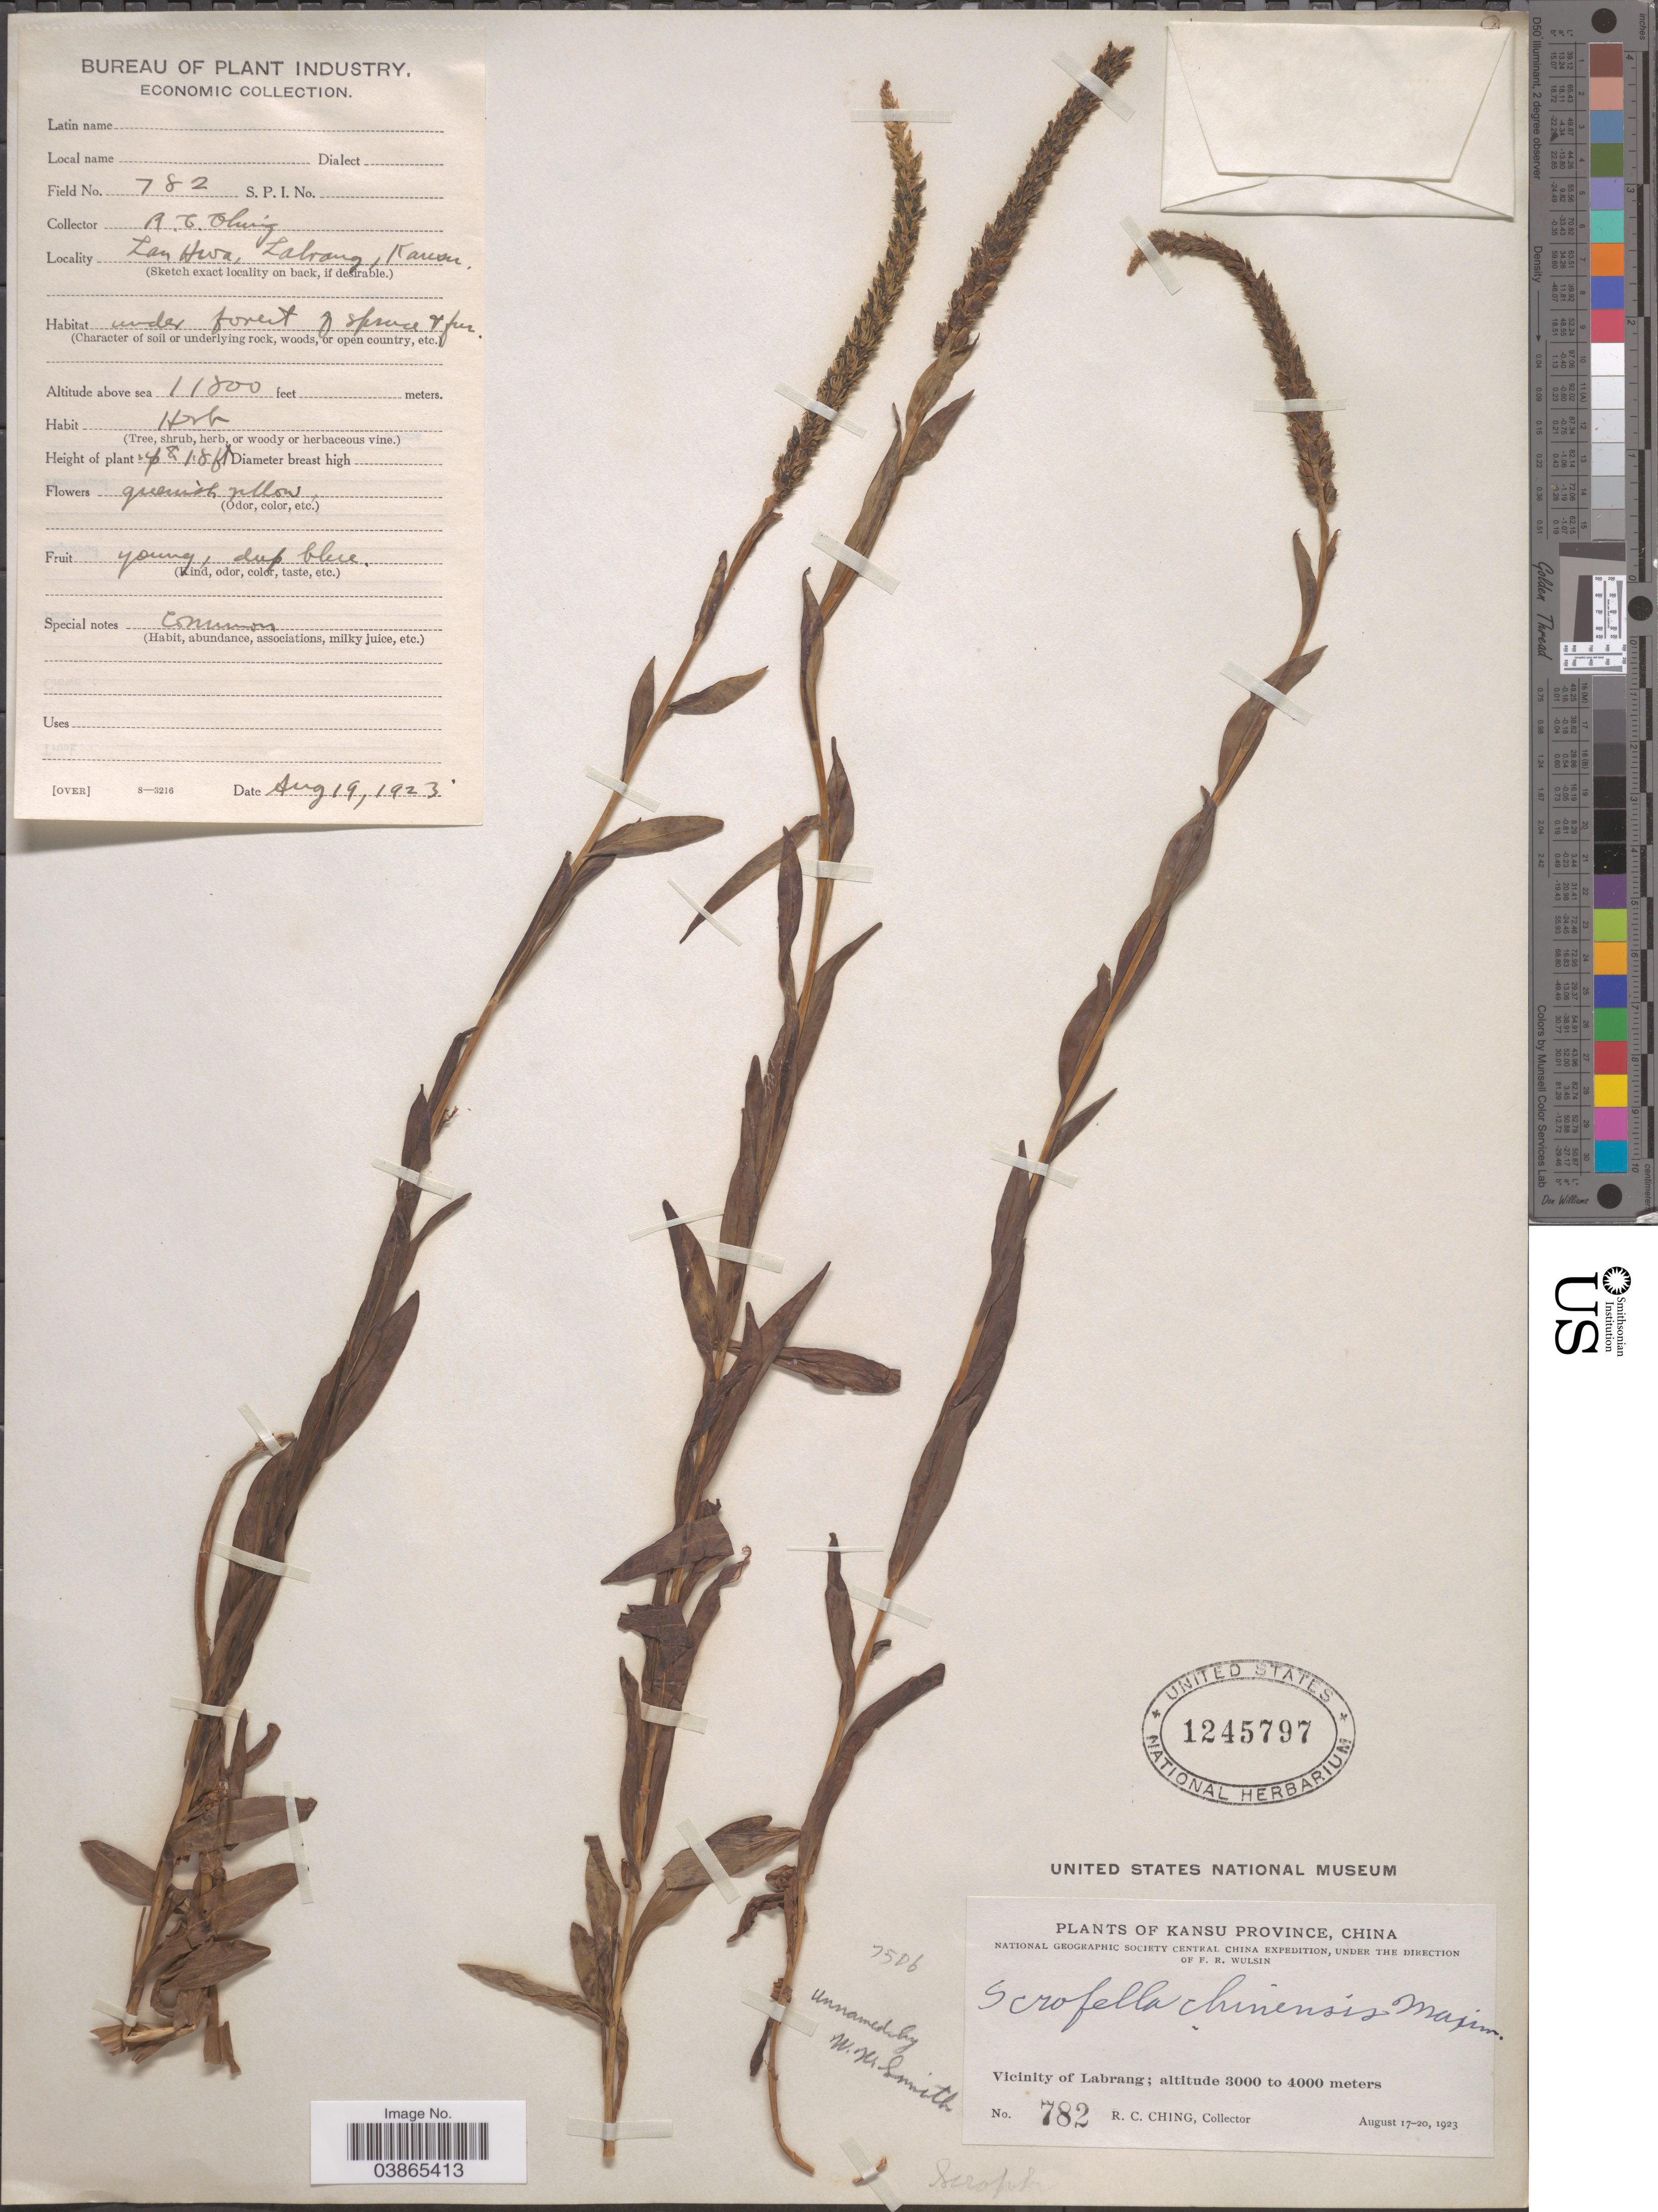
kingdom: Plantae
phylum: Tracheophyta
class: Magnoliopsida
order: Lamiales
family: Plantaginaceae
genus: Scrofella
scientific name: Scrofella chinensis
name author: Maxim.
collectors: R. C. Ching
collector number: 782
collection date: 1923-08-19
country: China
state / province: Gansu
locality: Kansu Province. Vicinity of Labrang. Lan Hwa.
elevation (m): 3597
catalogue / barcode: US 1245797